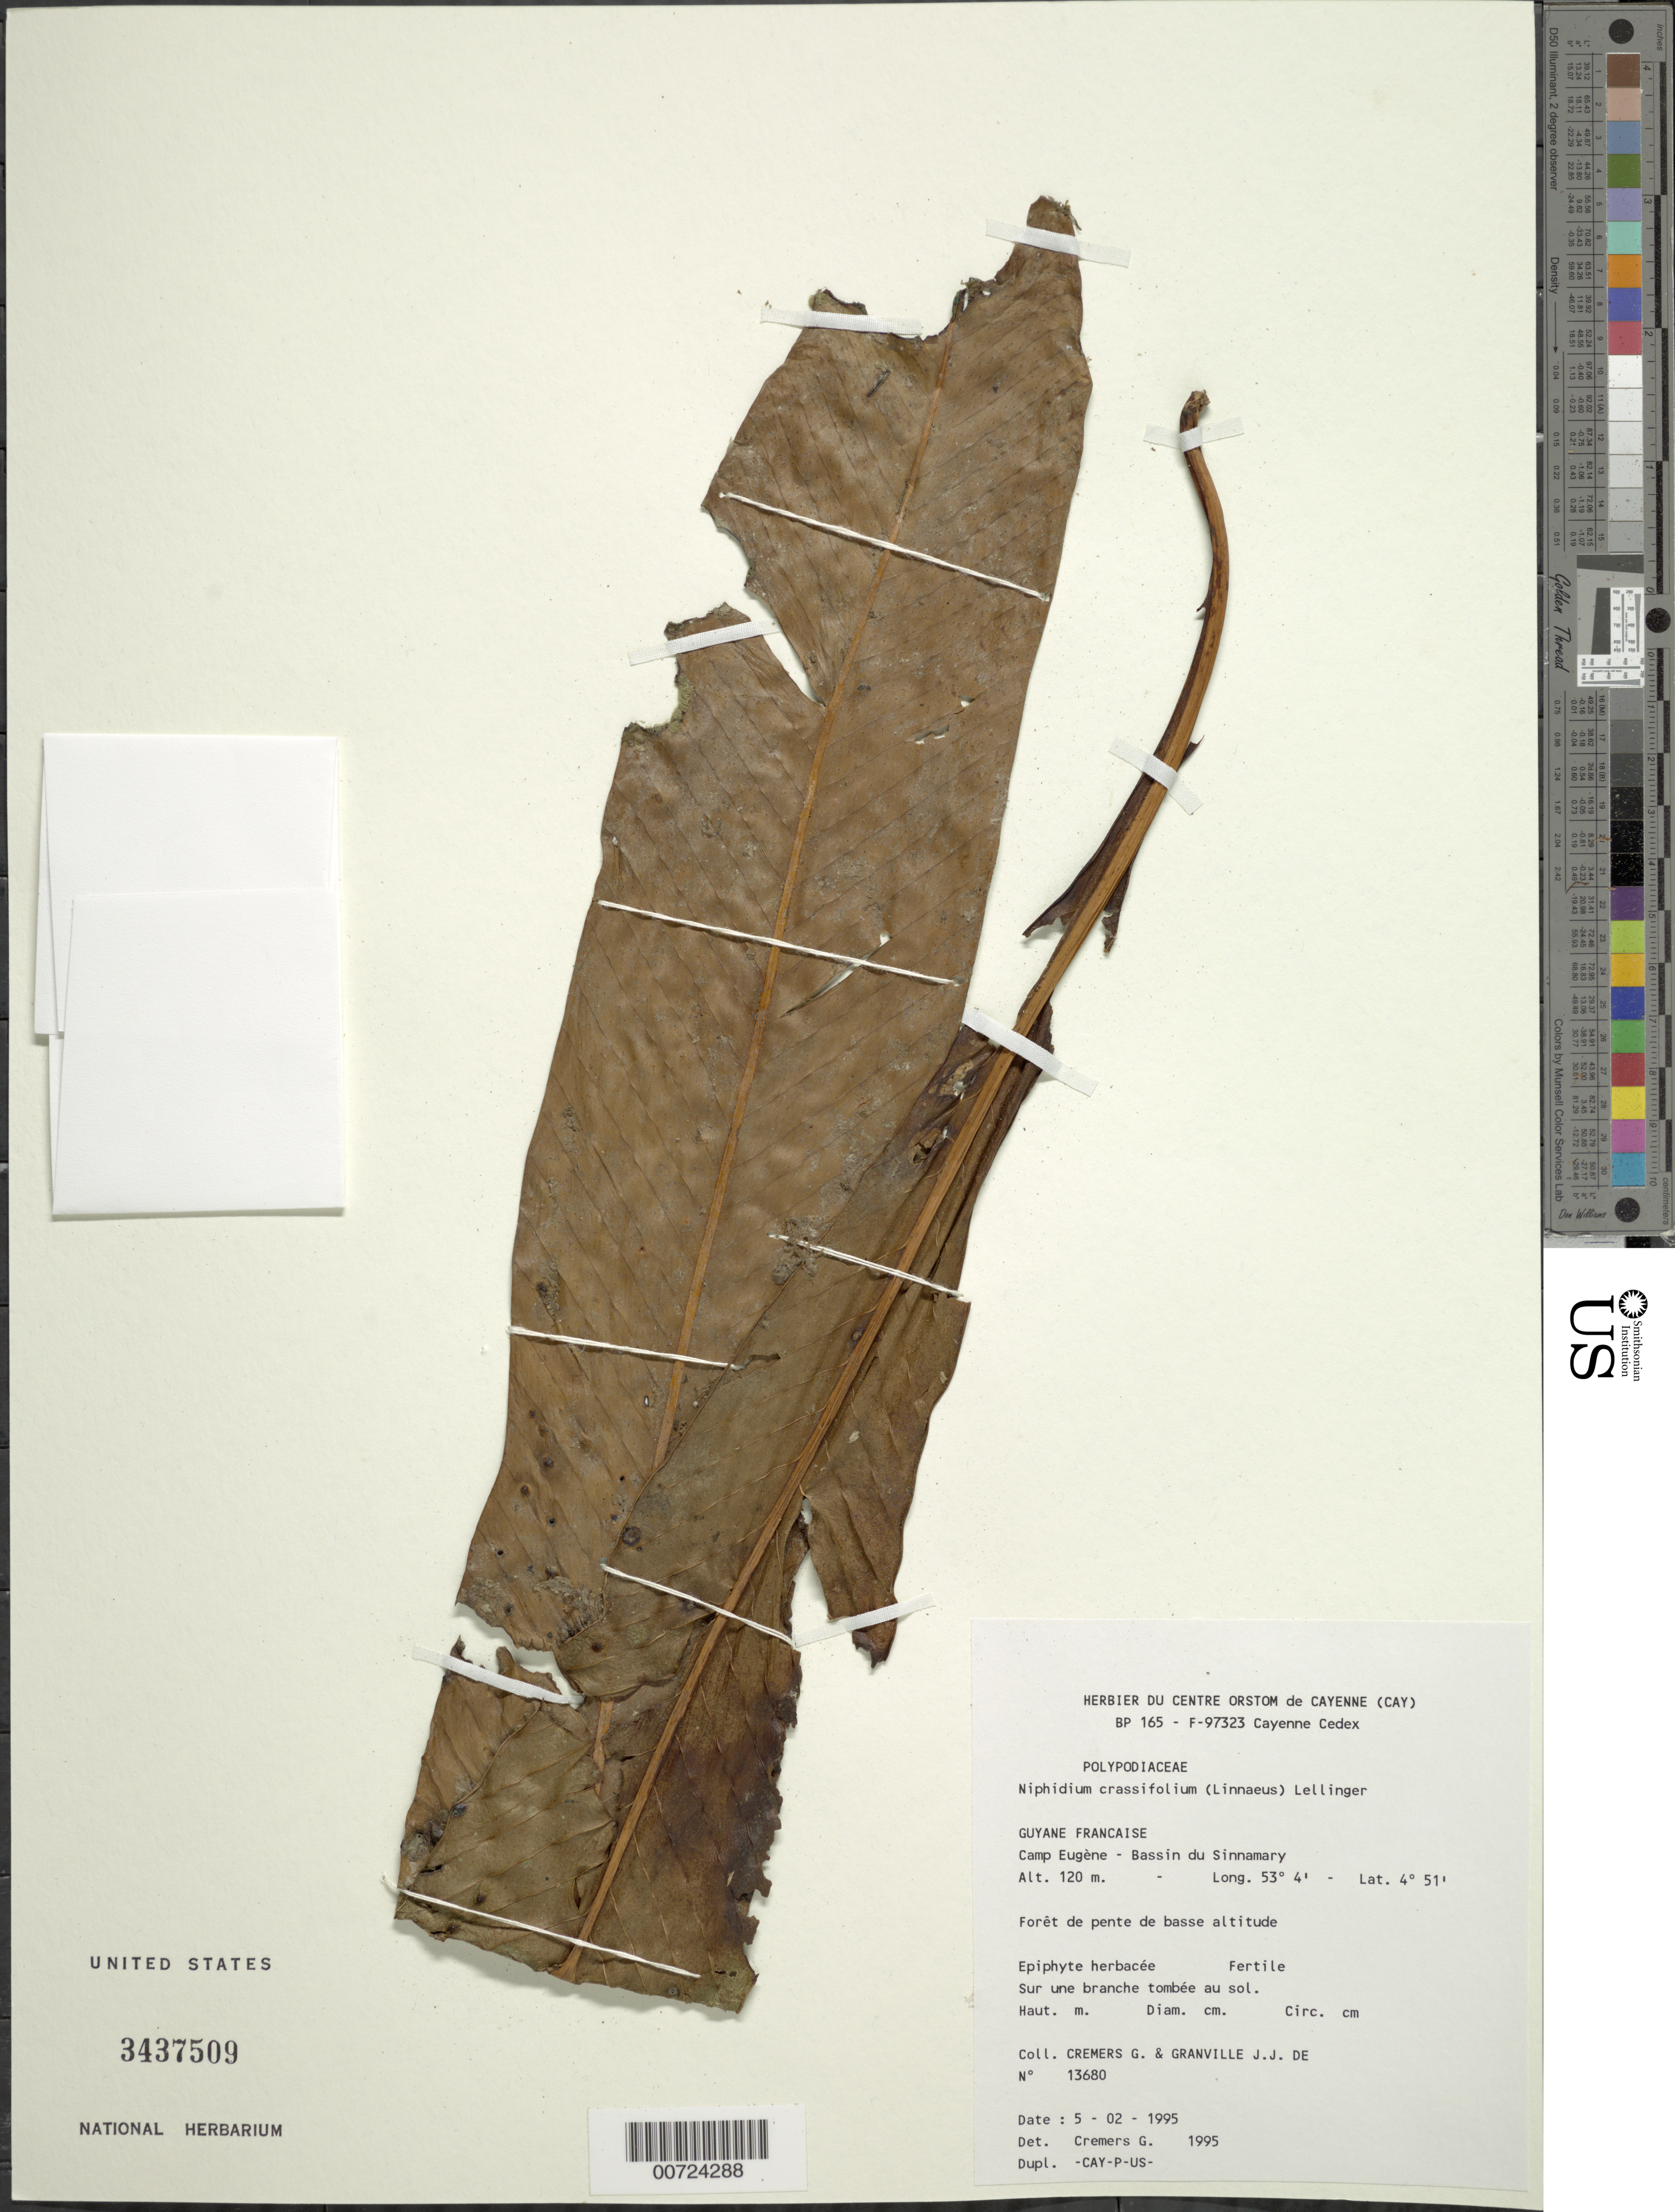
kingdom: Plantae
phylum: Tracheophyta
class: Polypodiopsida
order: Polypodiales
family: Polypodiaceae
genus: Niphidium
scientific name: Niphidium crassifolium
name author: (L.) Lellinger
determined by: Cremers, Georges A.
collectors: G. Cremers & J.-J. de Granville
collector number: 13680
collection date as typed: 5-Feb-95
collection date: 1995-02-05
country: French Guiana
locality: Camp Eugène, Bassin du Sinnamary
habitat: Low slope forest; growing on a fallen branch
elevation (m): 120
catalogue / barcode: US 3437509